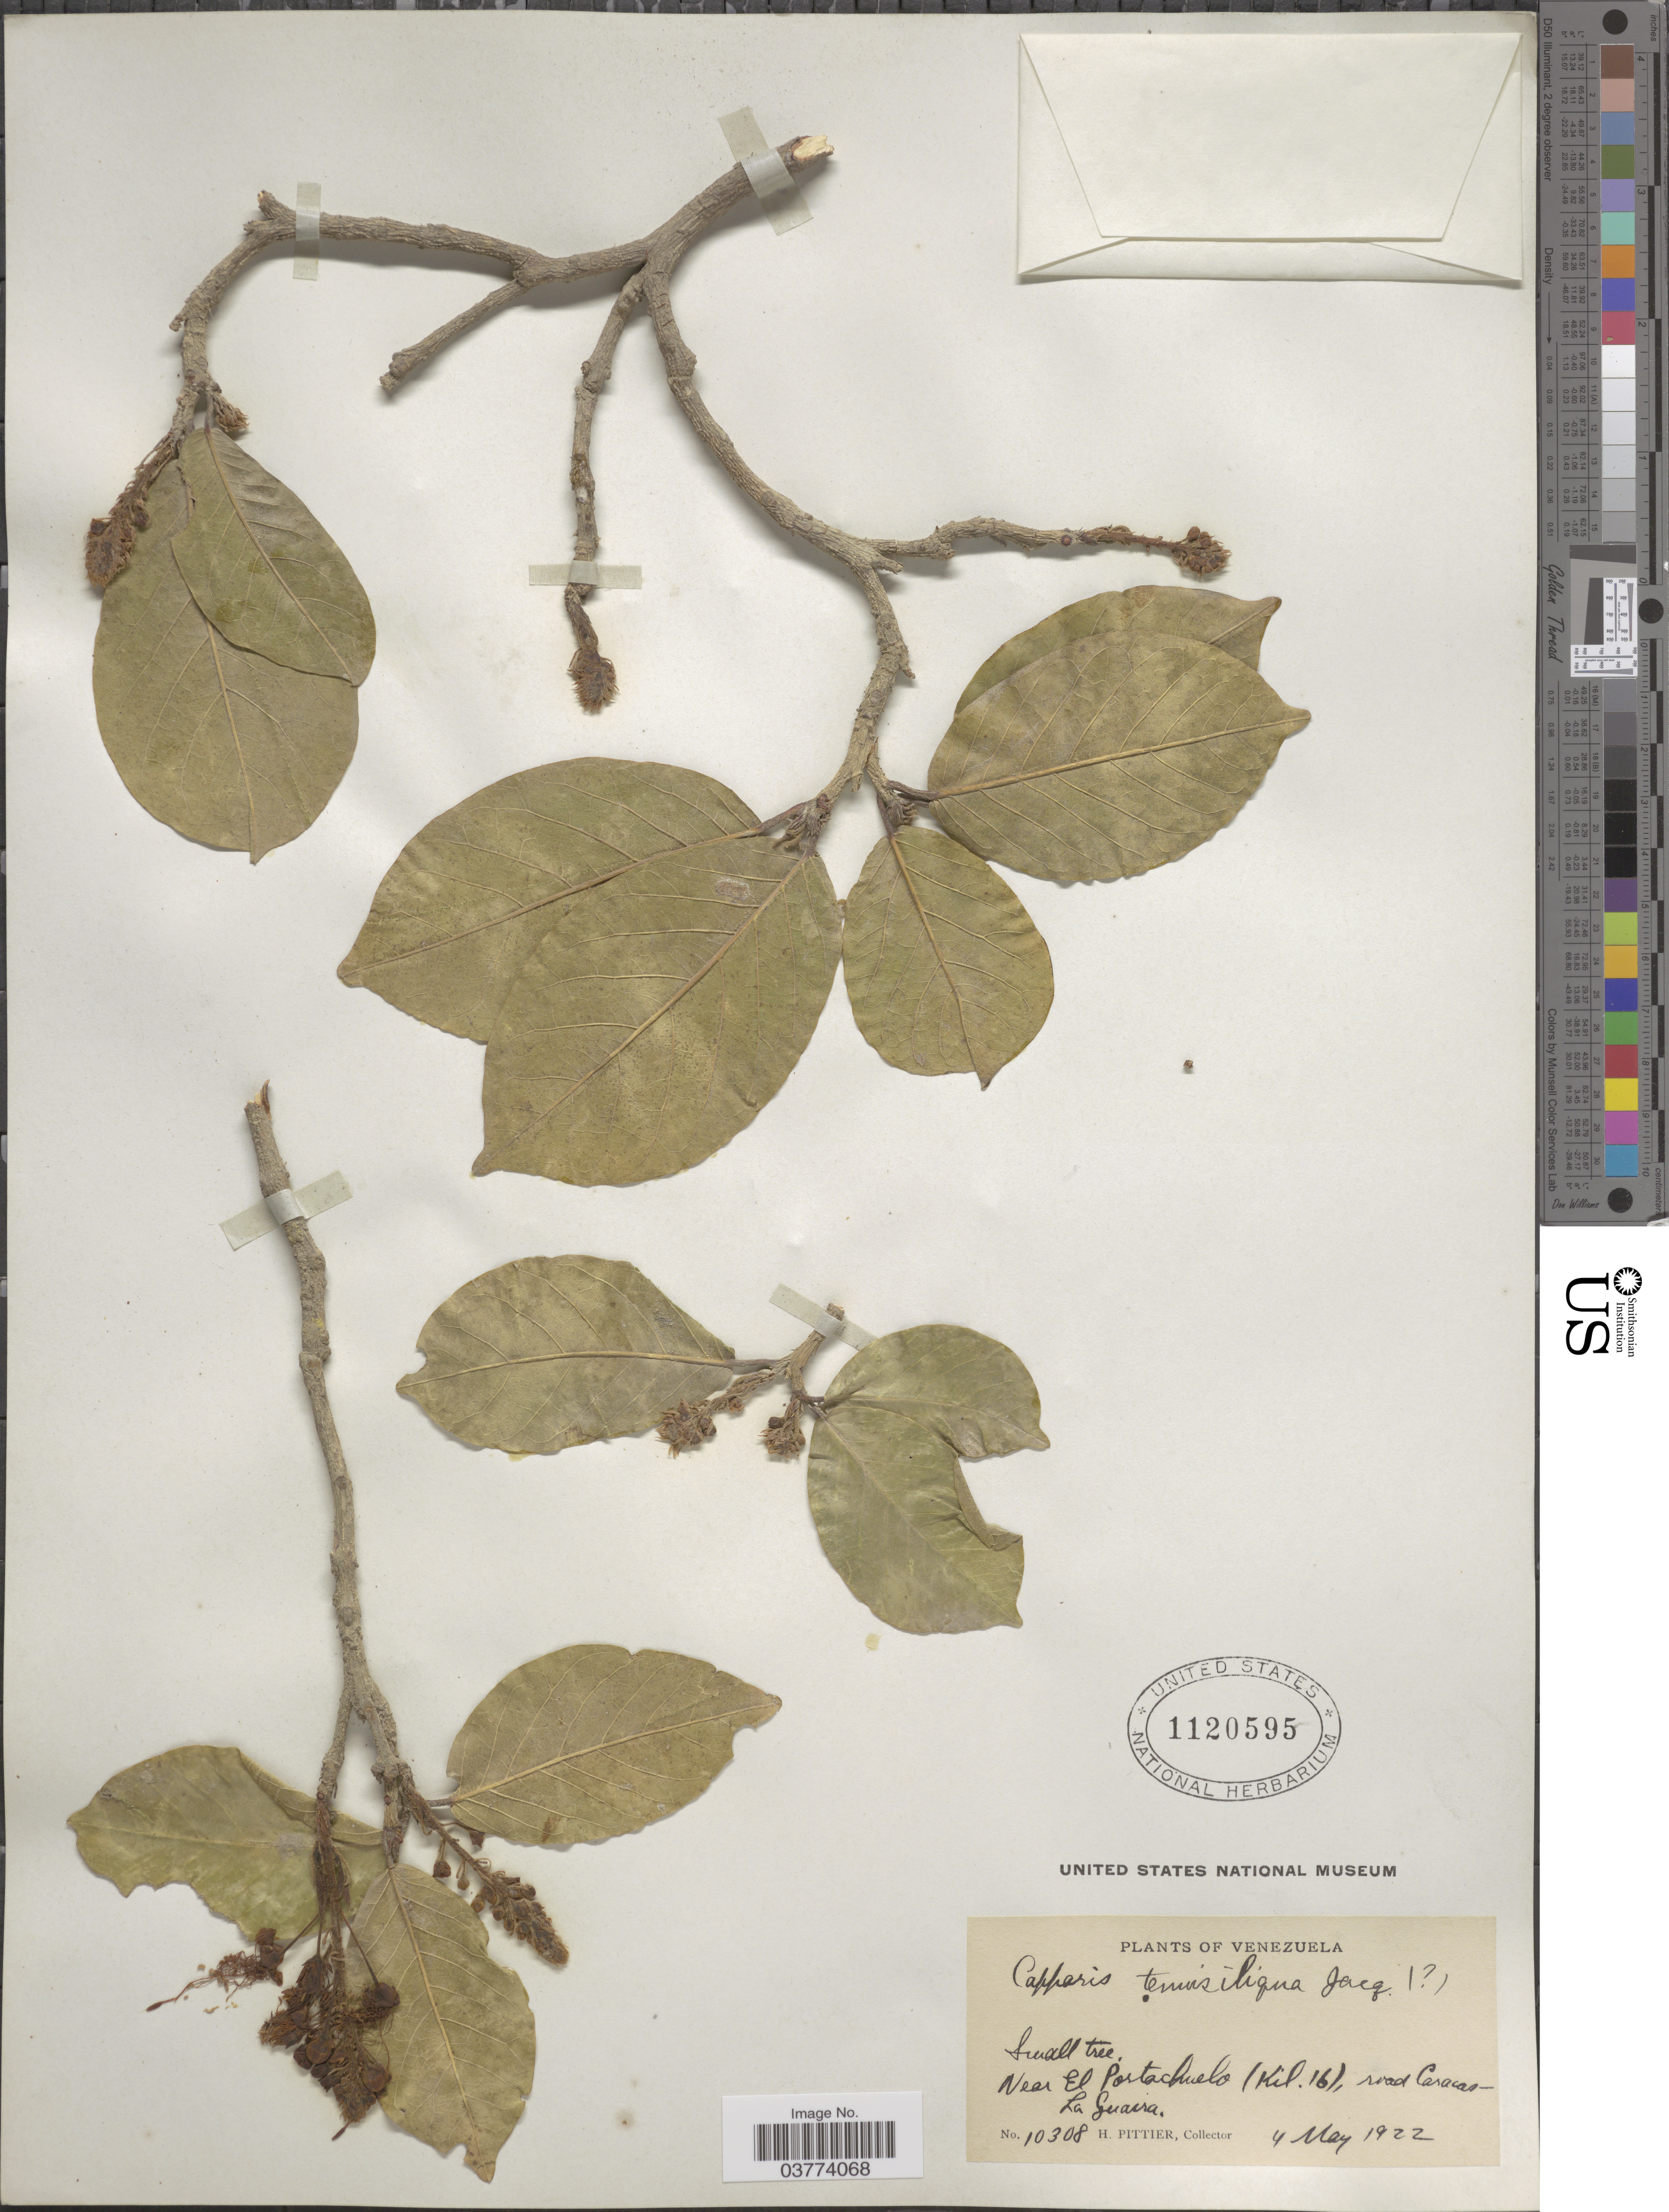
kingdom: Plantae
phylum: Tracheophyta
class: Magnoliopsida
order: Brassicales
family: Capparaceae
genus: Monilicarpa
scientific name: Monilicarpa tenuisiliqua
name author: (Jacq.) Cornejo & Iltis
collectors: H. F. Pittier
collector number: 10308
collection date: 1922-05-04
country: Venezuela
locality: Near El Portachuelo (Kil.16), road Caracas-La Guaira.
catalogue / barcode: US 1120595